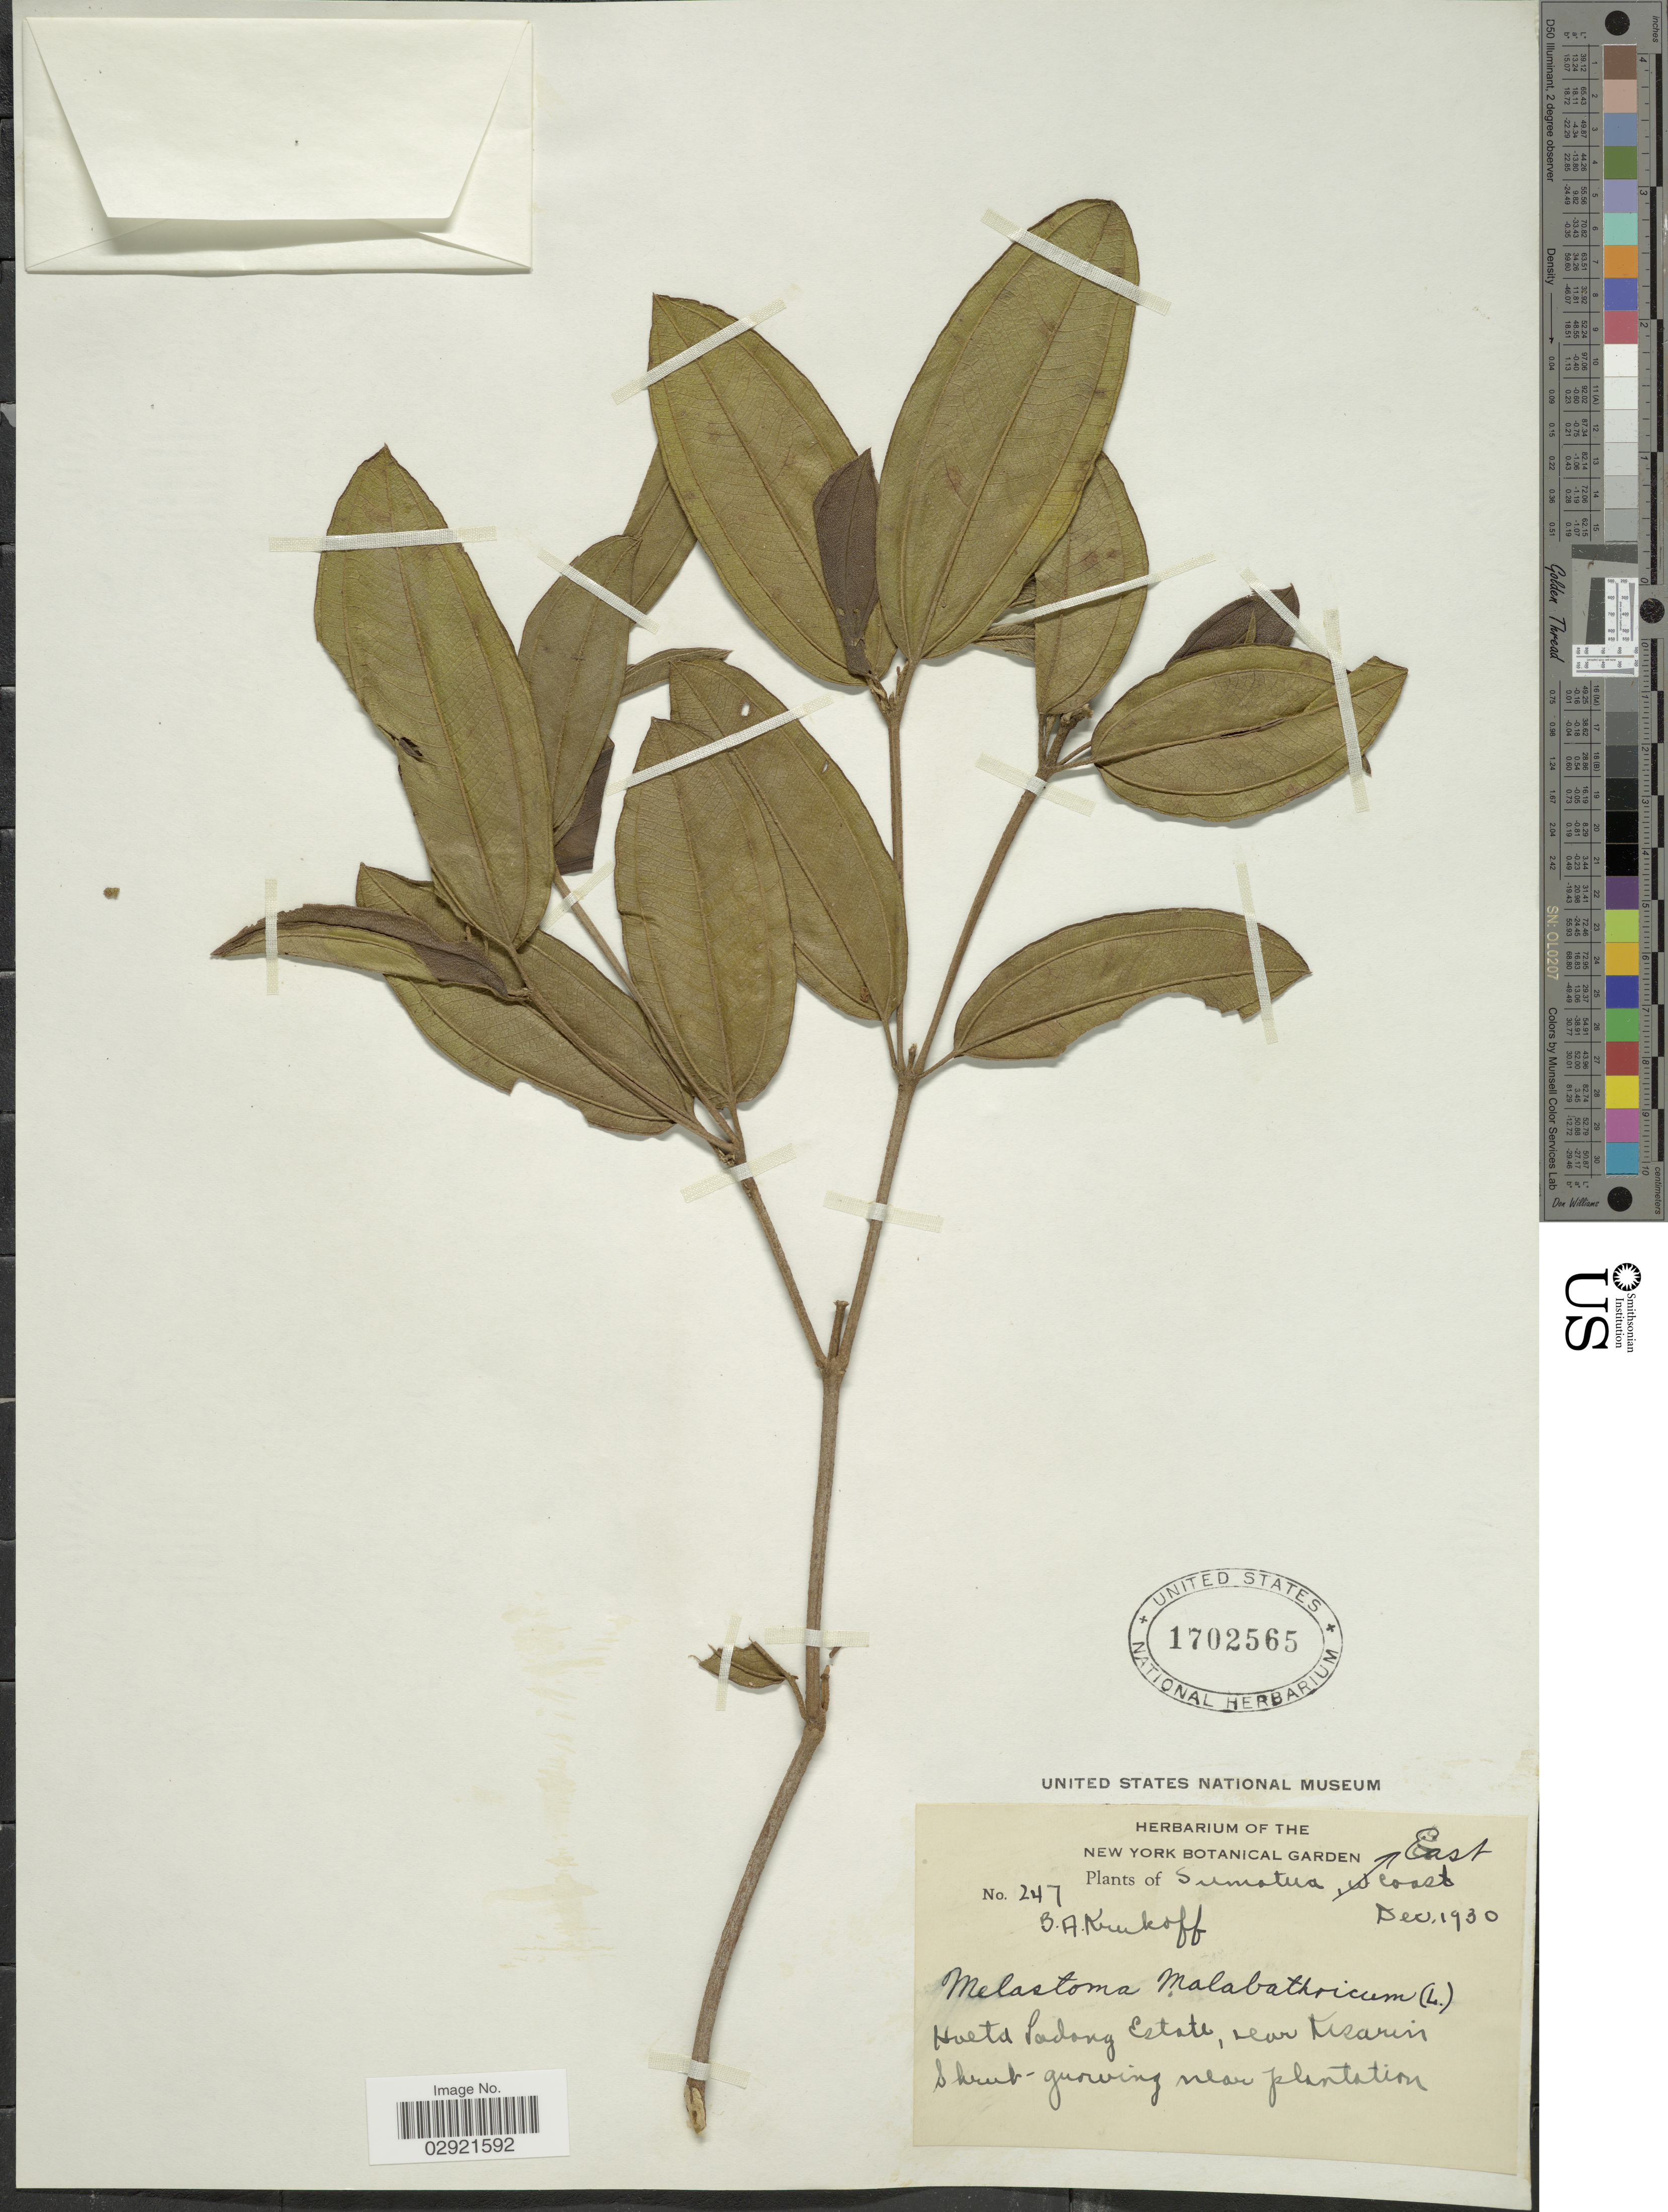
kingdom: Plantae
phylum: Tracheophyta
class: Magnoliopsida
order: Myrtales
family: Melastomataceae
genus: Melastoma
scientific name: Melastoma malabathricum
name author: L.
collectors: B. A. Krukoff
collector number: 247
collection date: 1930-12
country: Indonesia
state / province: Sumatra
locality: Sumatra, East Coast. Hoeta Sadong Estate, near Kisarin.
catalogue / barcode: US 1702565